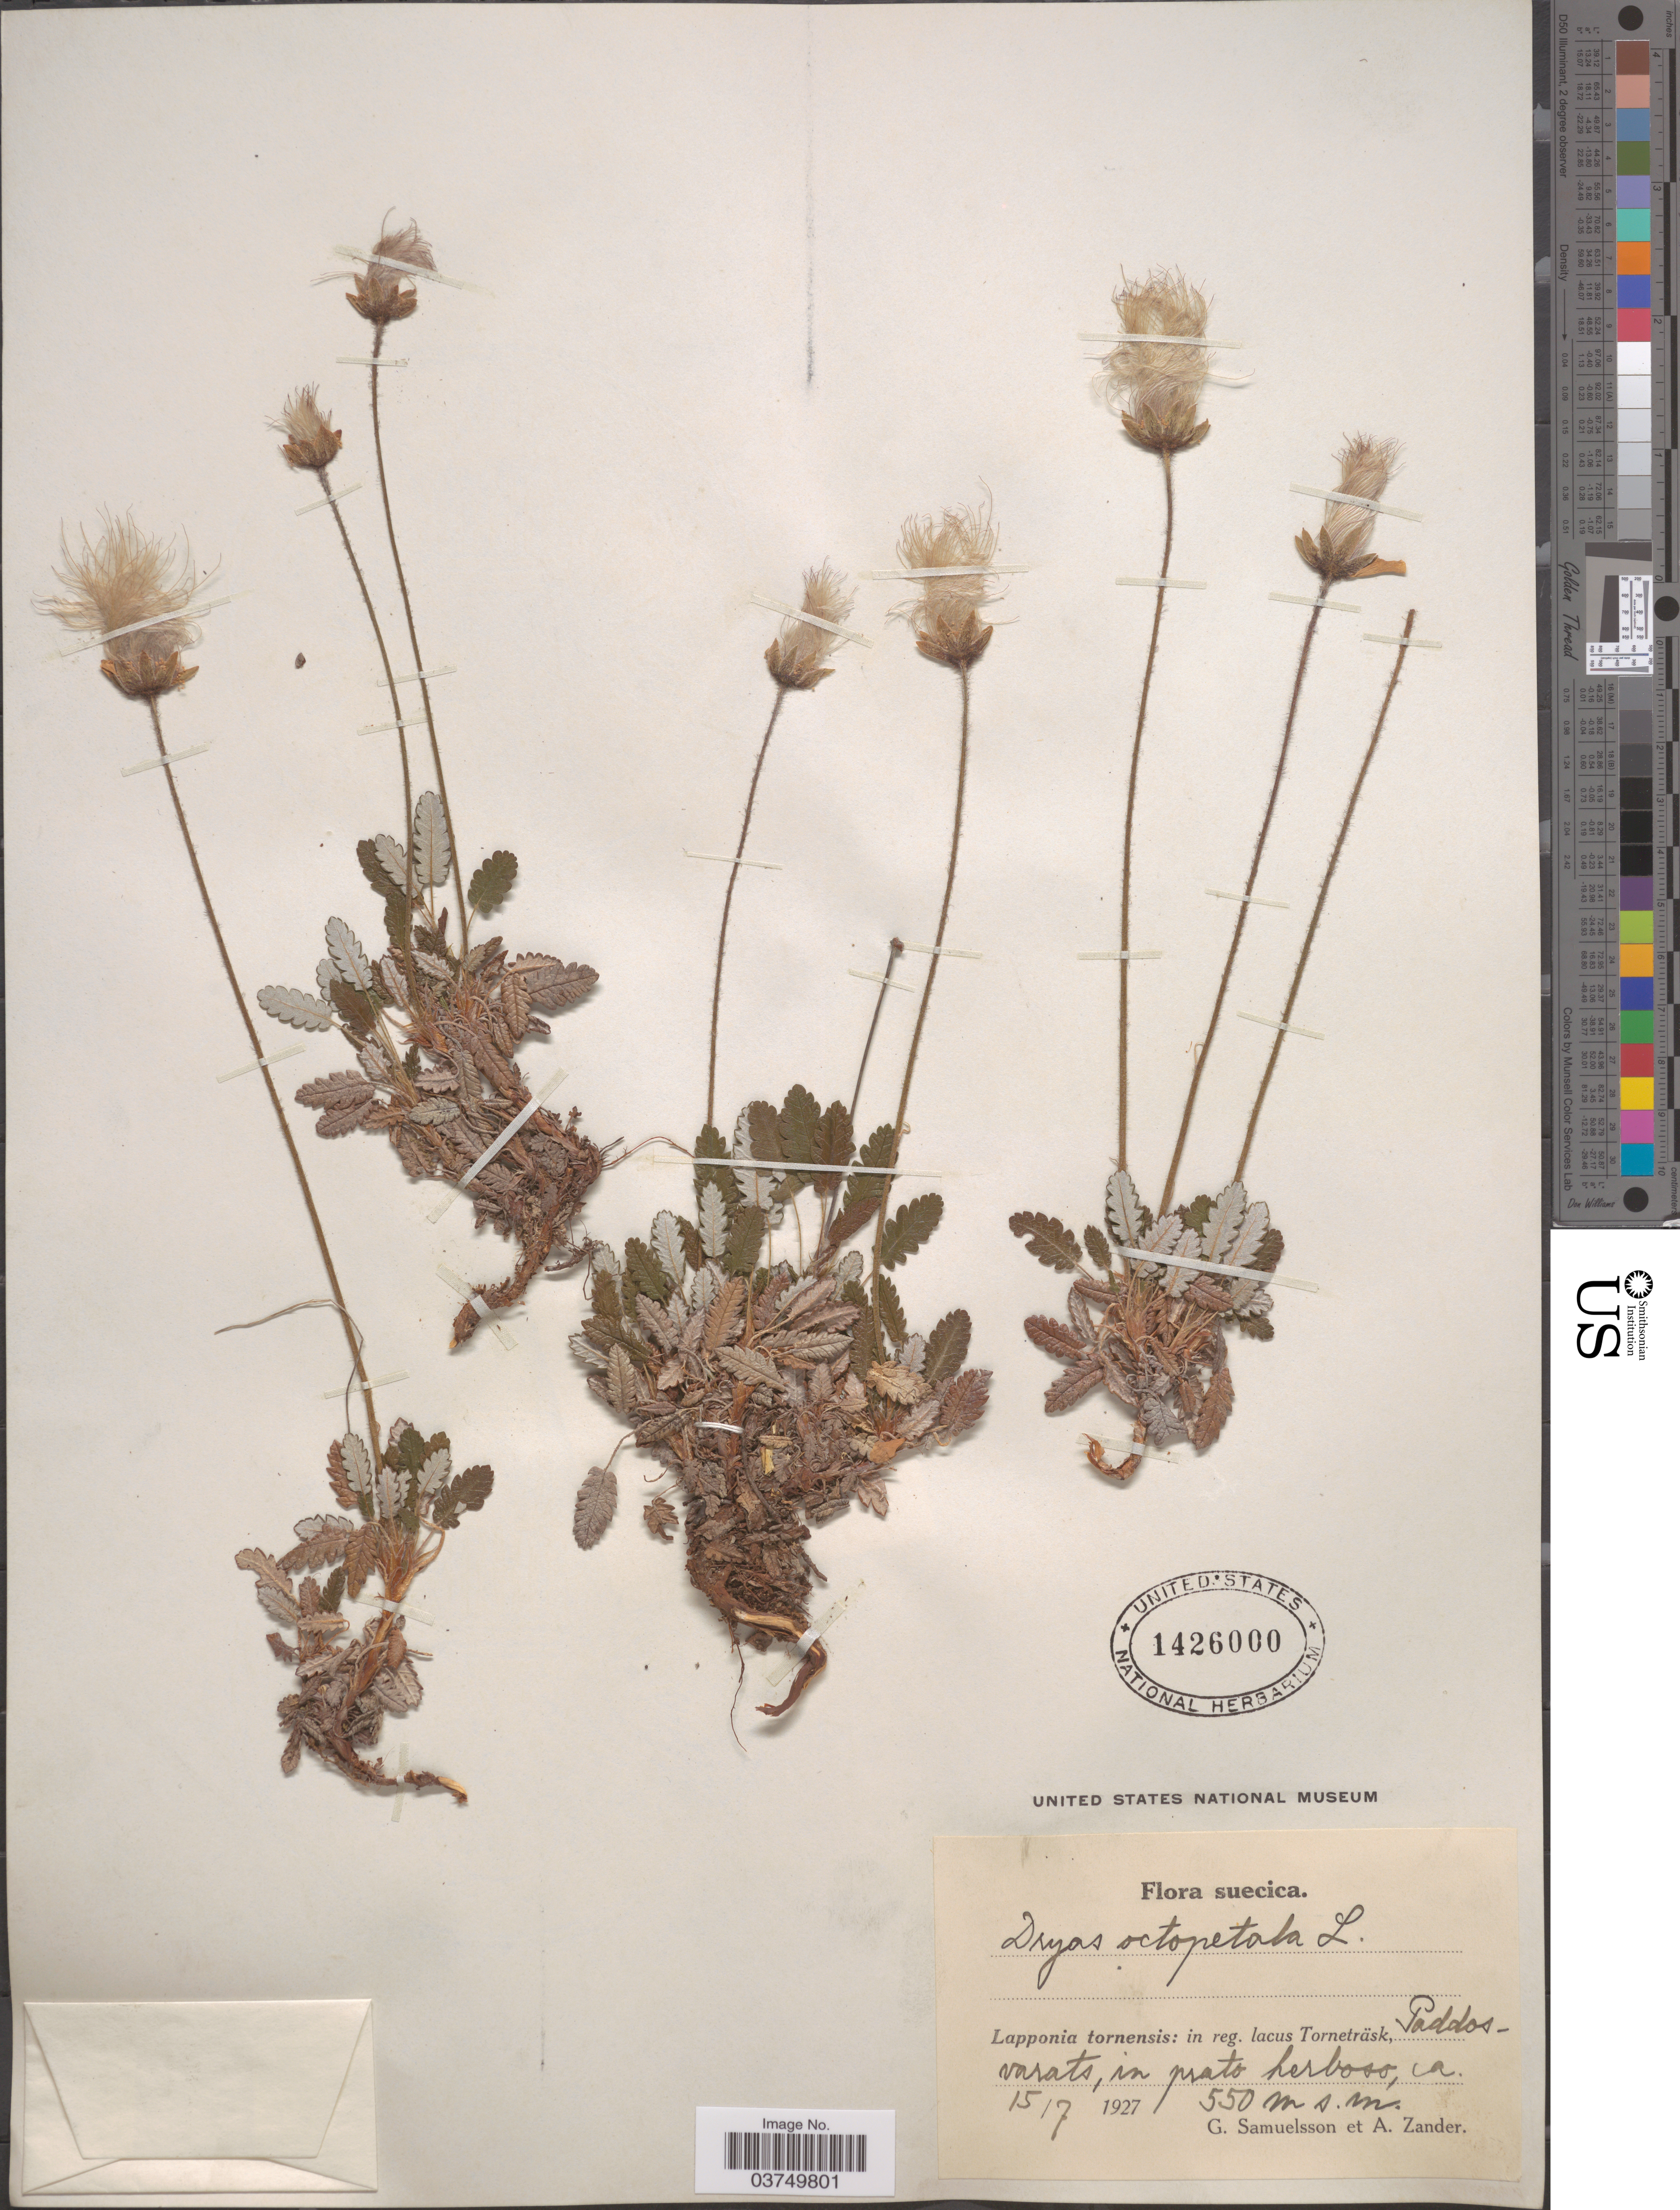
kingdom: Plantae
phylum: Tracheophyta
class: Magnoliopsida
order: Rosales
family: Rosaceae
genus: Dryas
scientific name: Dryas octopetala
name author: L.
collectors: G. Samuelsson & A. Zander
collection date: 1927-07-15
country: Sweden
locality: Suecica. Lapponia tornensis: in reg. lacus Torneträsk, Paddosvarats, in prato herboso.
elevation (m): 550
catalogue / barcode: US 1426000